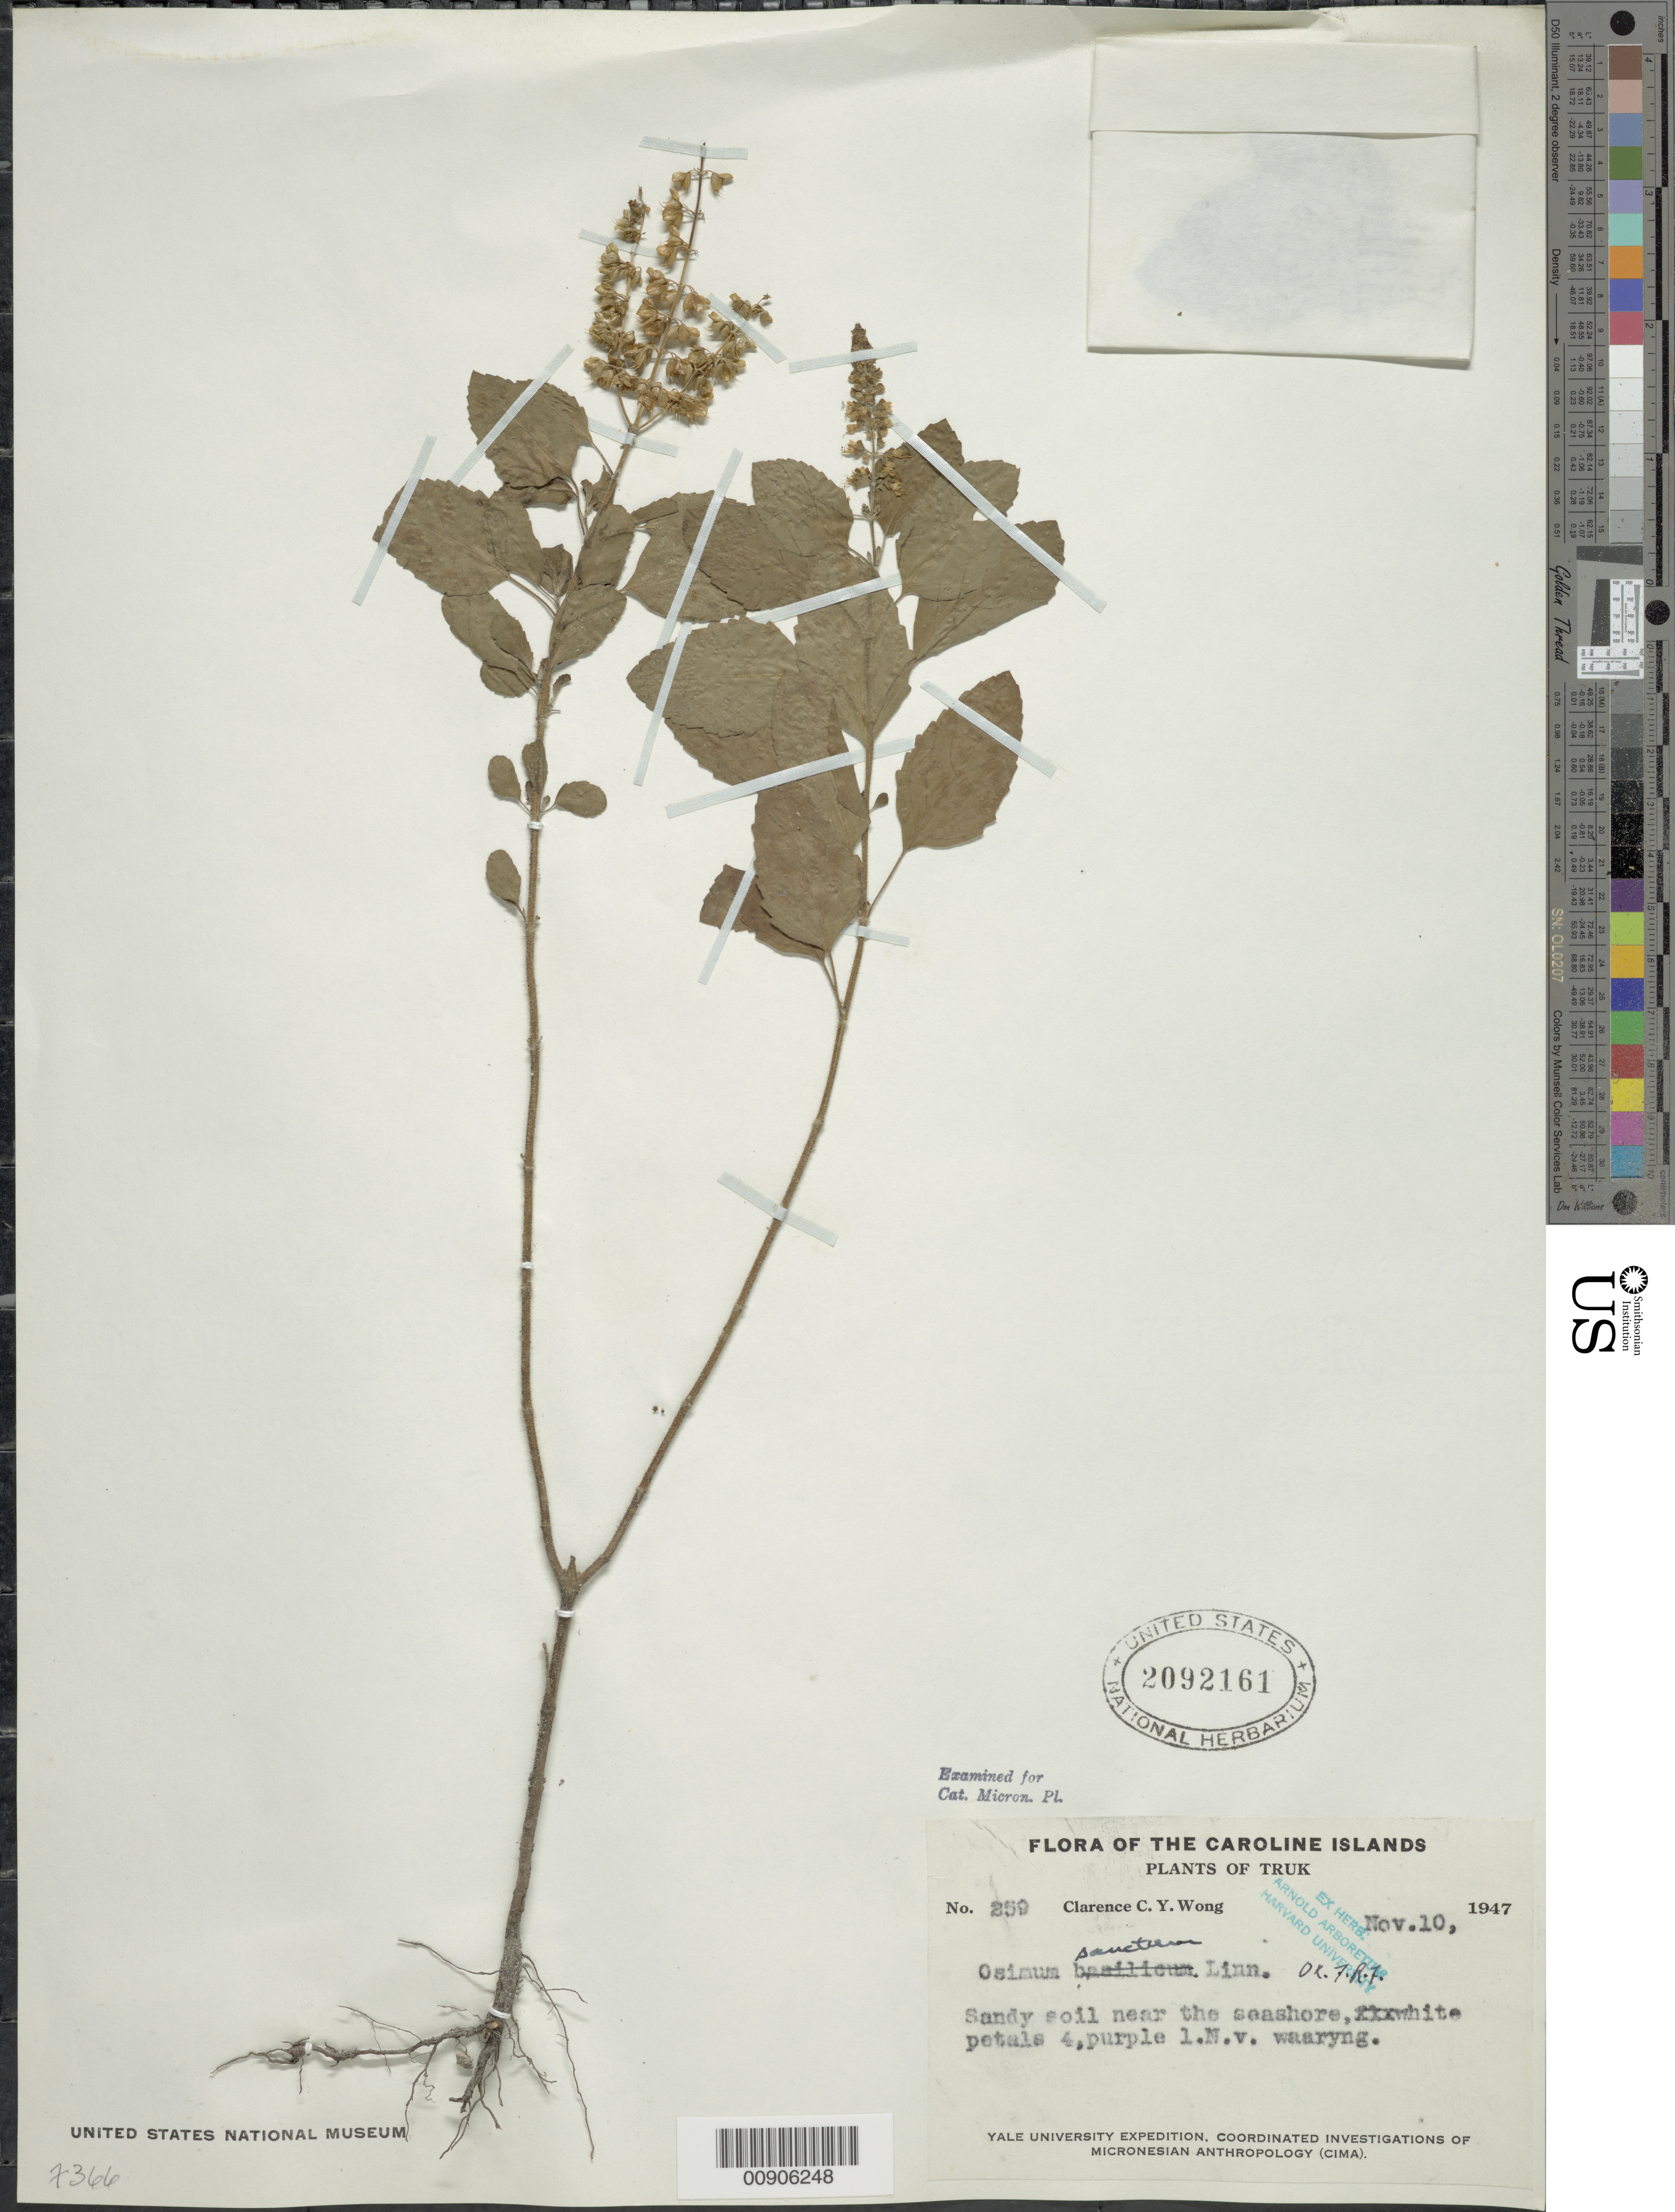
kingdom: Plantae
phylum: Tracheophyta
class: Magnoliopsida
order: Lamiales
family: Lamiaceae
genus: Ocimum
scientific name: Ocimum tenuiflorum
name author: L.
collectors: C. Wong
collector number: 259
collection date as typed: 10 Nov 1947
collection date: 1947-11-10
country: Micronesia, Federated States of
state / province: Truk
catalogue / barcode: US 2092161